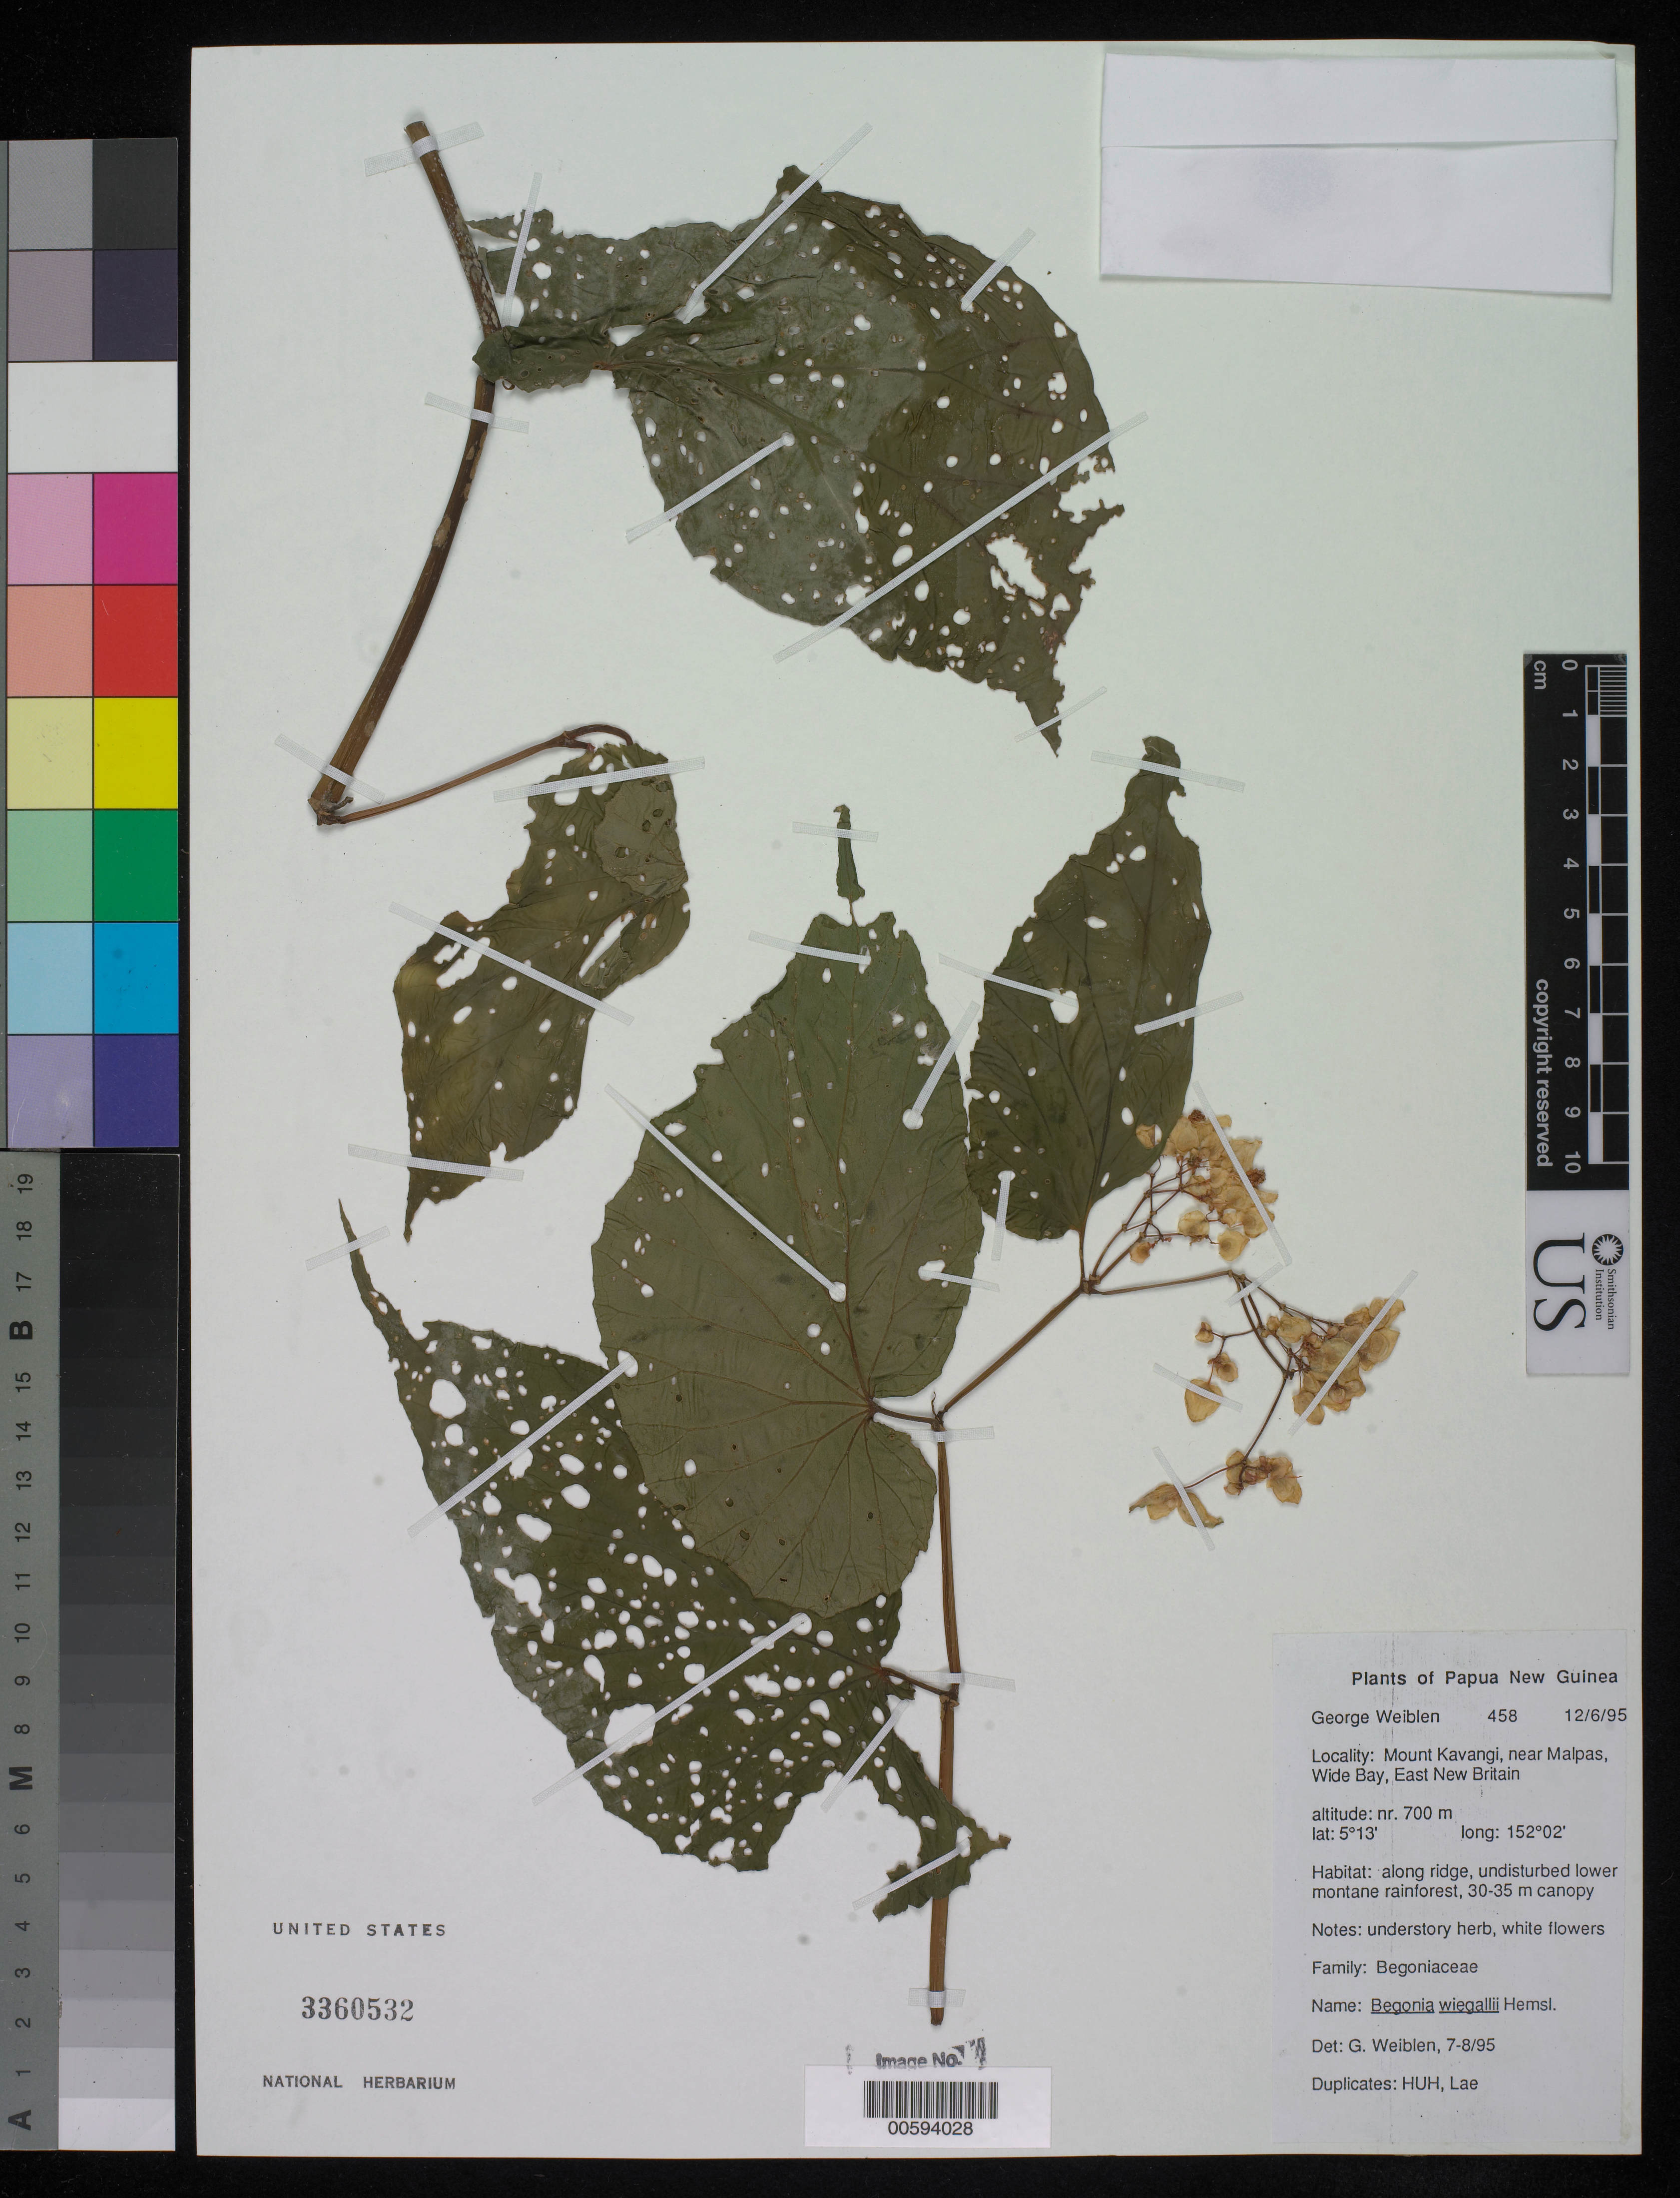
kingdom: Plantae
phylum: Tracheophyta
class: Magnoliopsida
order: Cucurbitales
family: Begoniaceae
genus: Begonia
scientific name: Begonia weigallii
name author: Hemsl.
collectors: G. D. Weiblen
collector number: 458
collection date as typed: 12 Jun 1995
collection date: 1995-06-12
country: Papua New Guinea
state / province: East New Britain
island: New Britain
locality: Mount kavangi, near malpas, wide bay, east new britain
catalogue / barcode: US 3360532